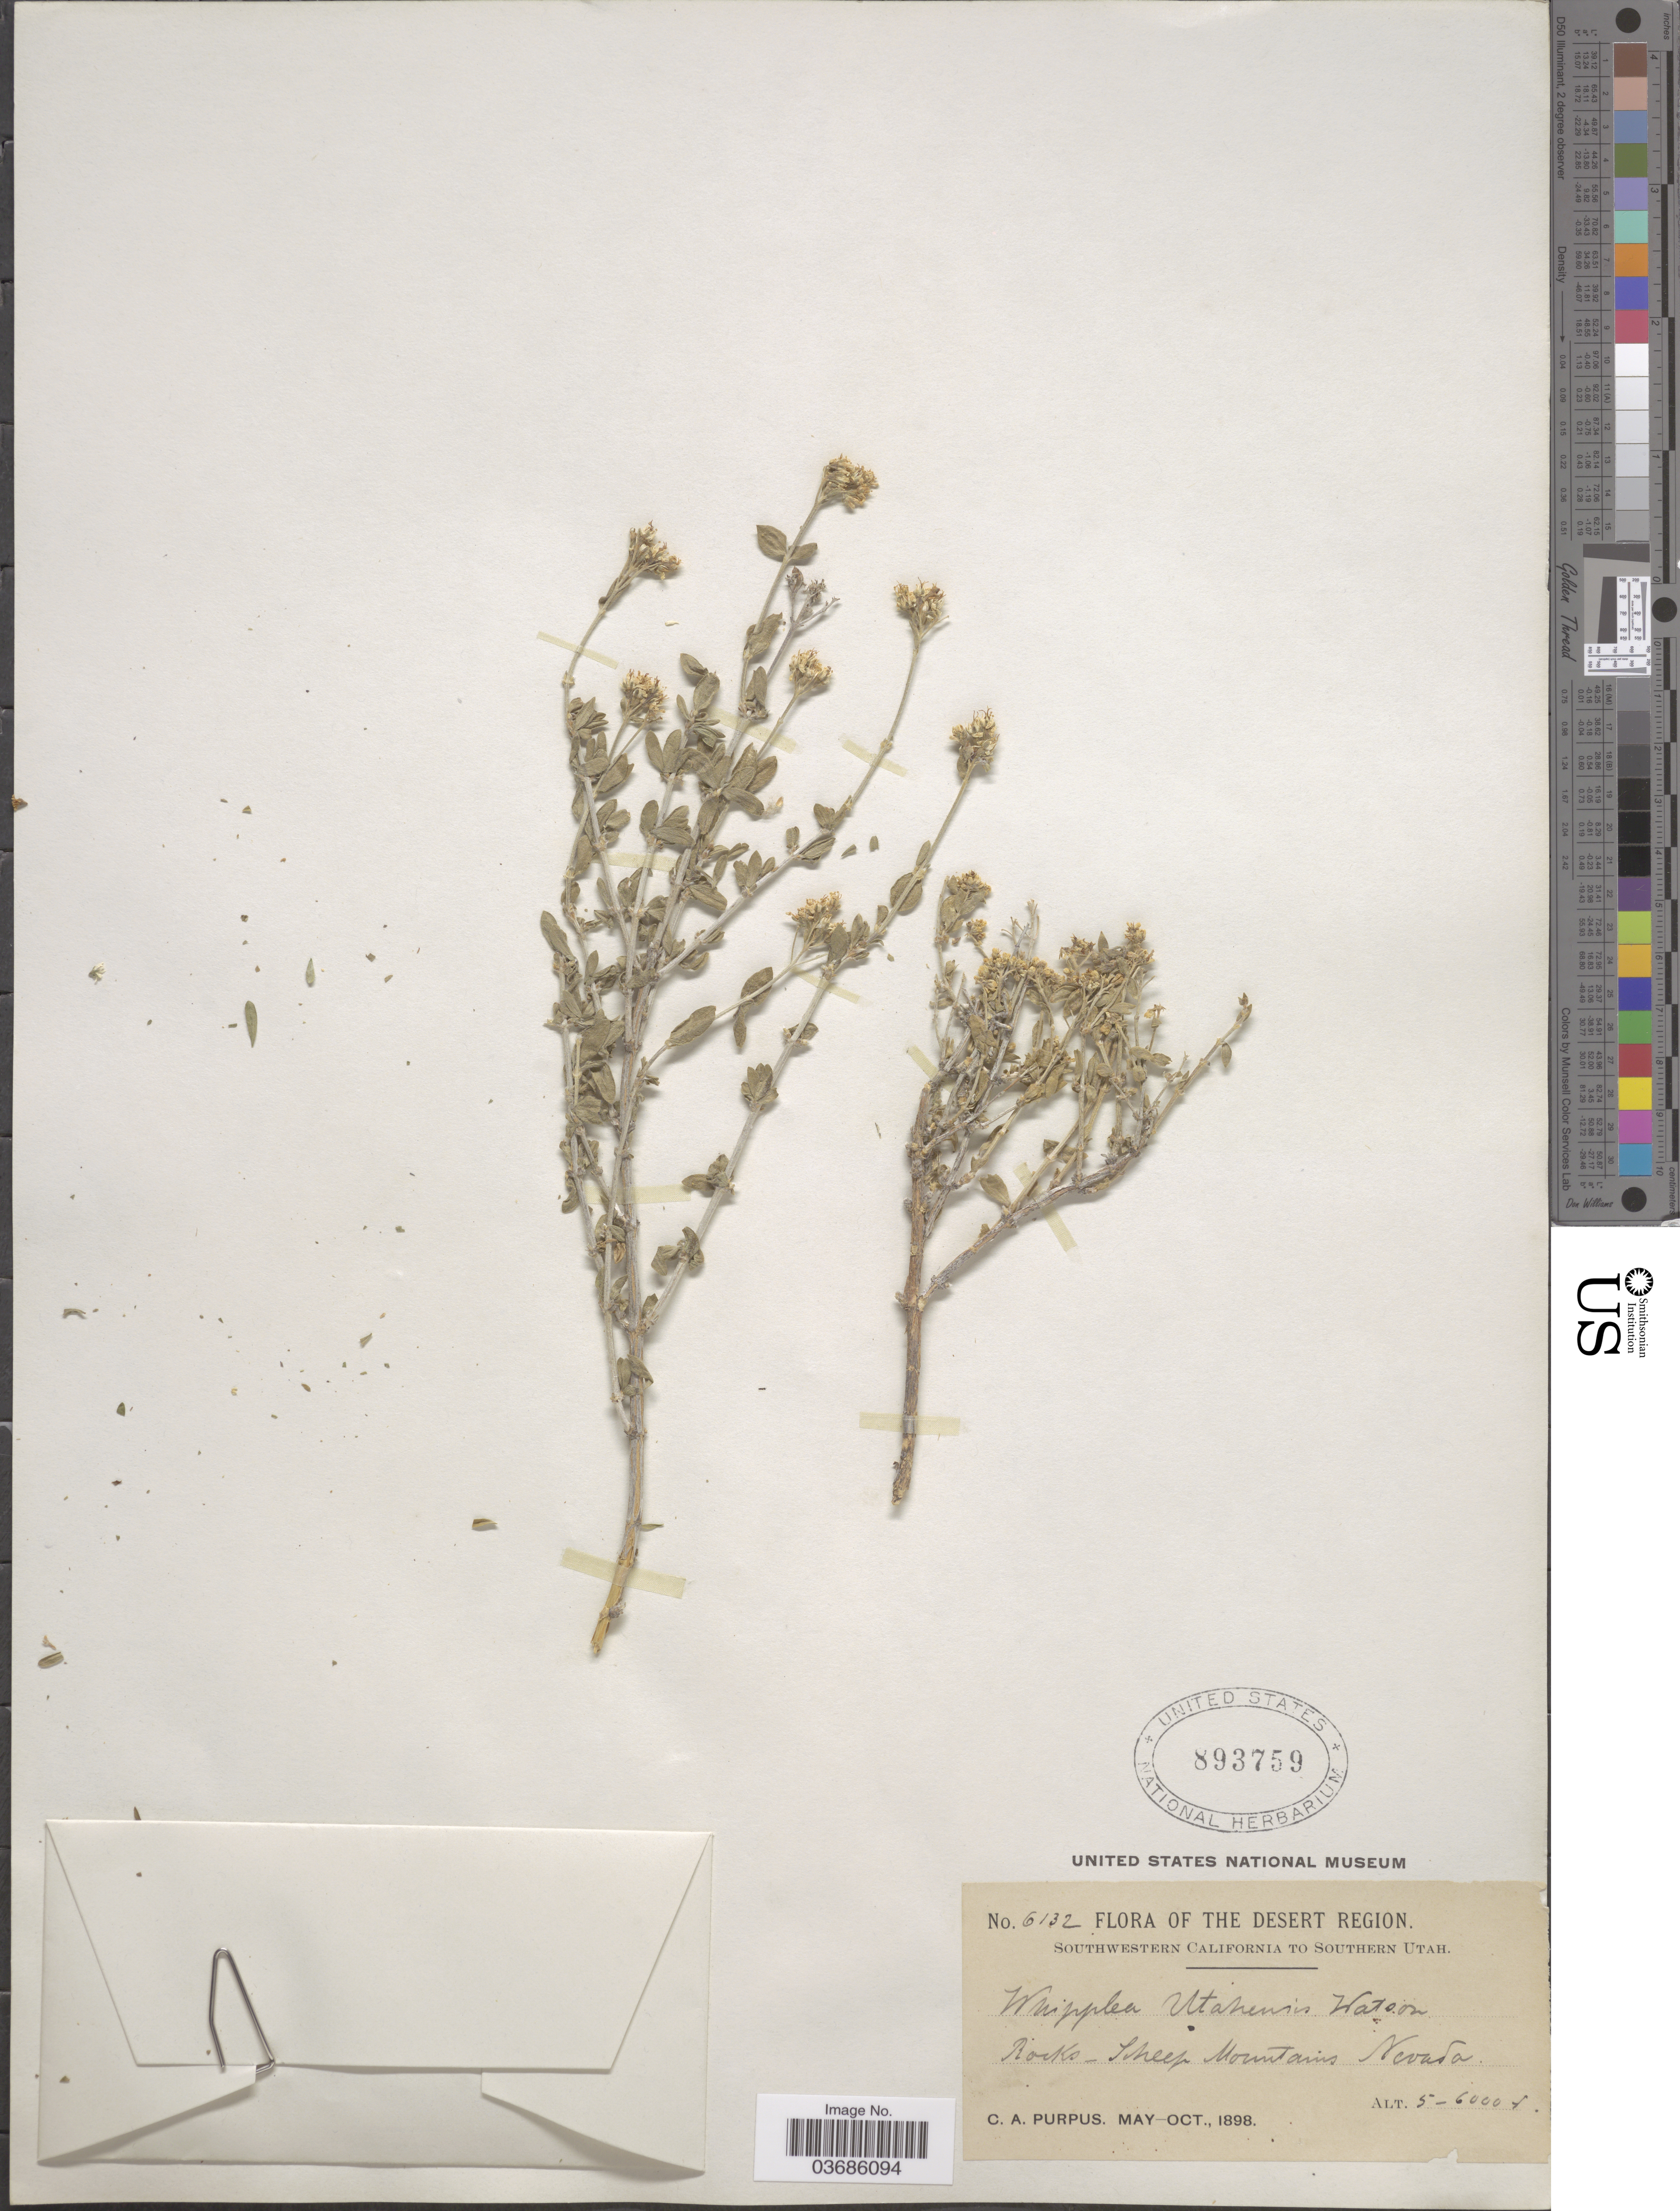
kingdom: Plantae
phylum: Tracheophyta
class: Magnoliopsida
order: Cornales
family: Hydrangeaceae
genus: Fendlerella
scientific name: Fendlerella utahensis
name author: (S. Watson) A. Heller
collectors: C. A. Purpus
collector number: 6132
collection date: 1898-05/1898-10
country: United States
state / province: Nevada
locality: The Desert Region. Sheep Mountains.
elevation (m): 1524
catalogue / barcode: US 893759